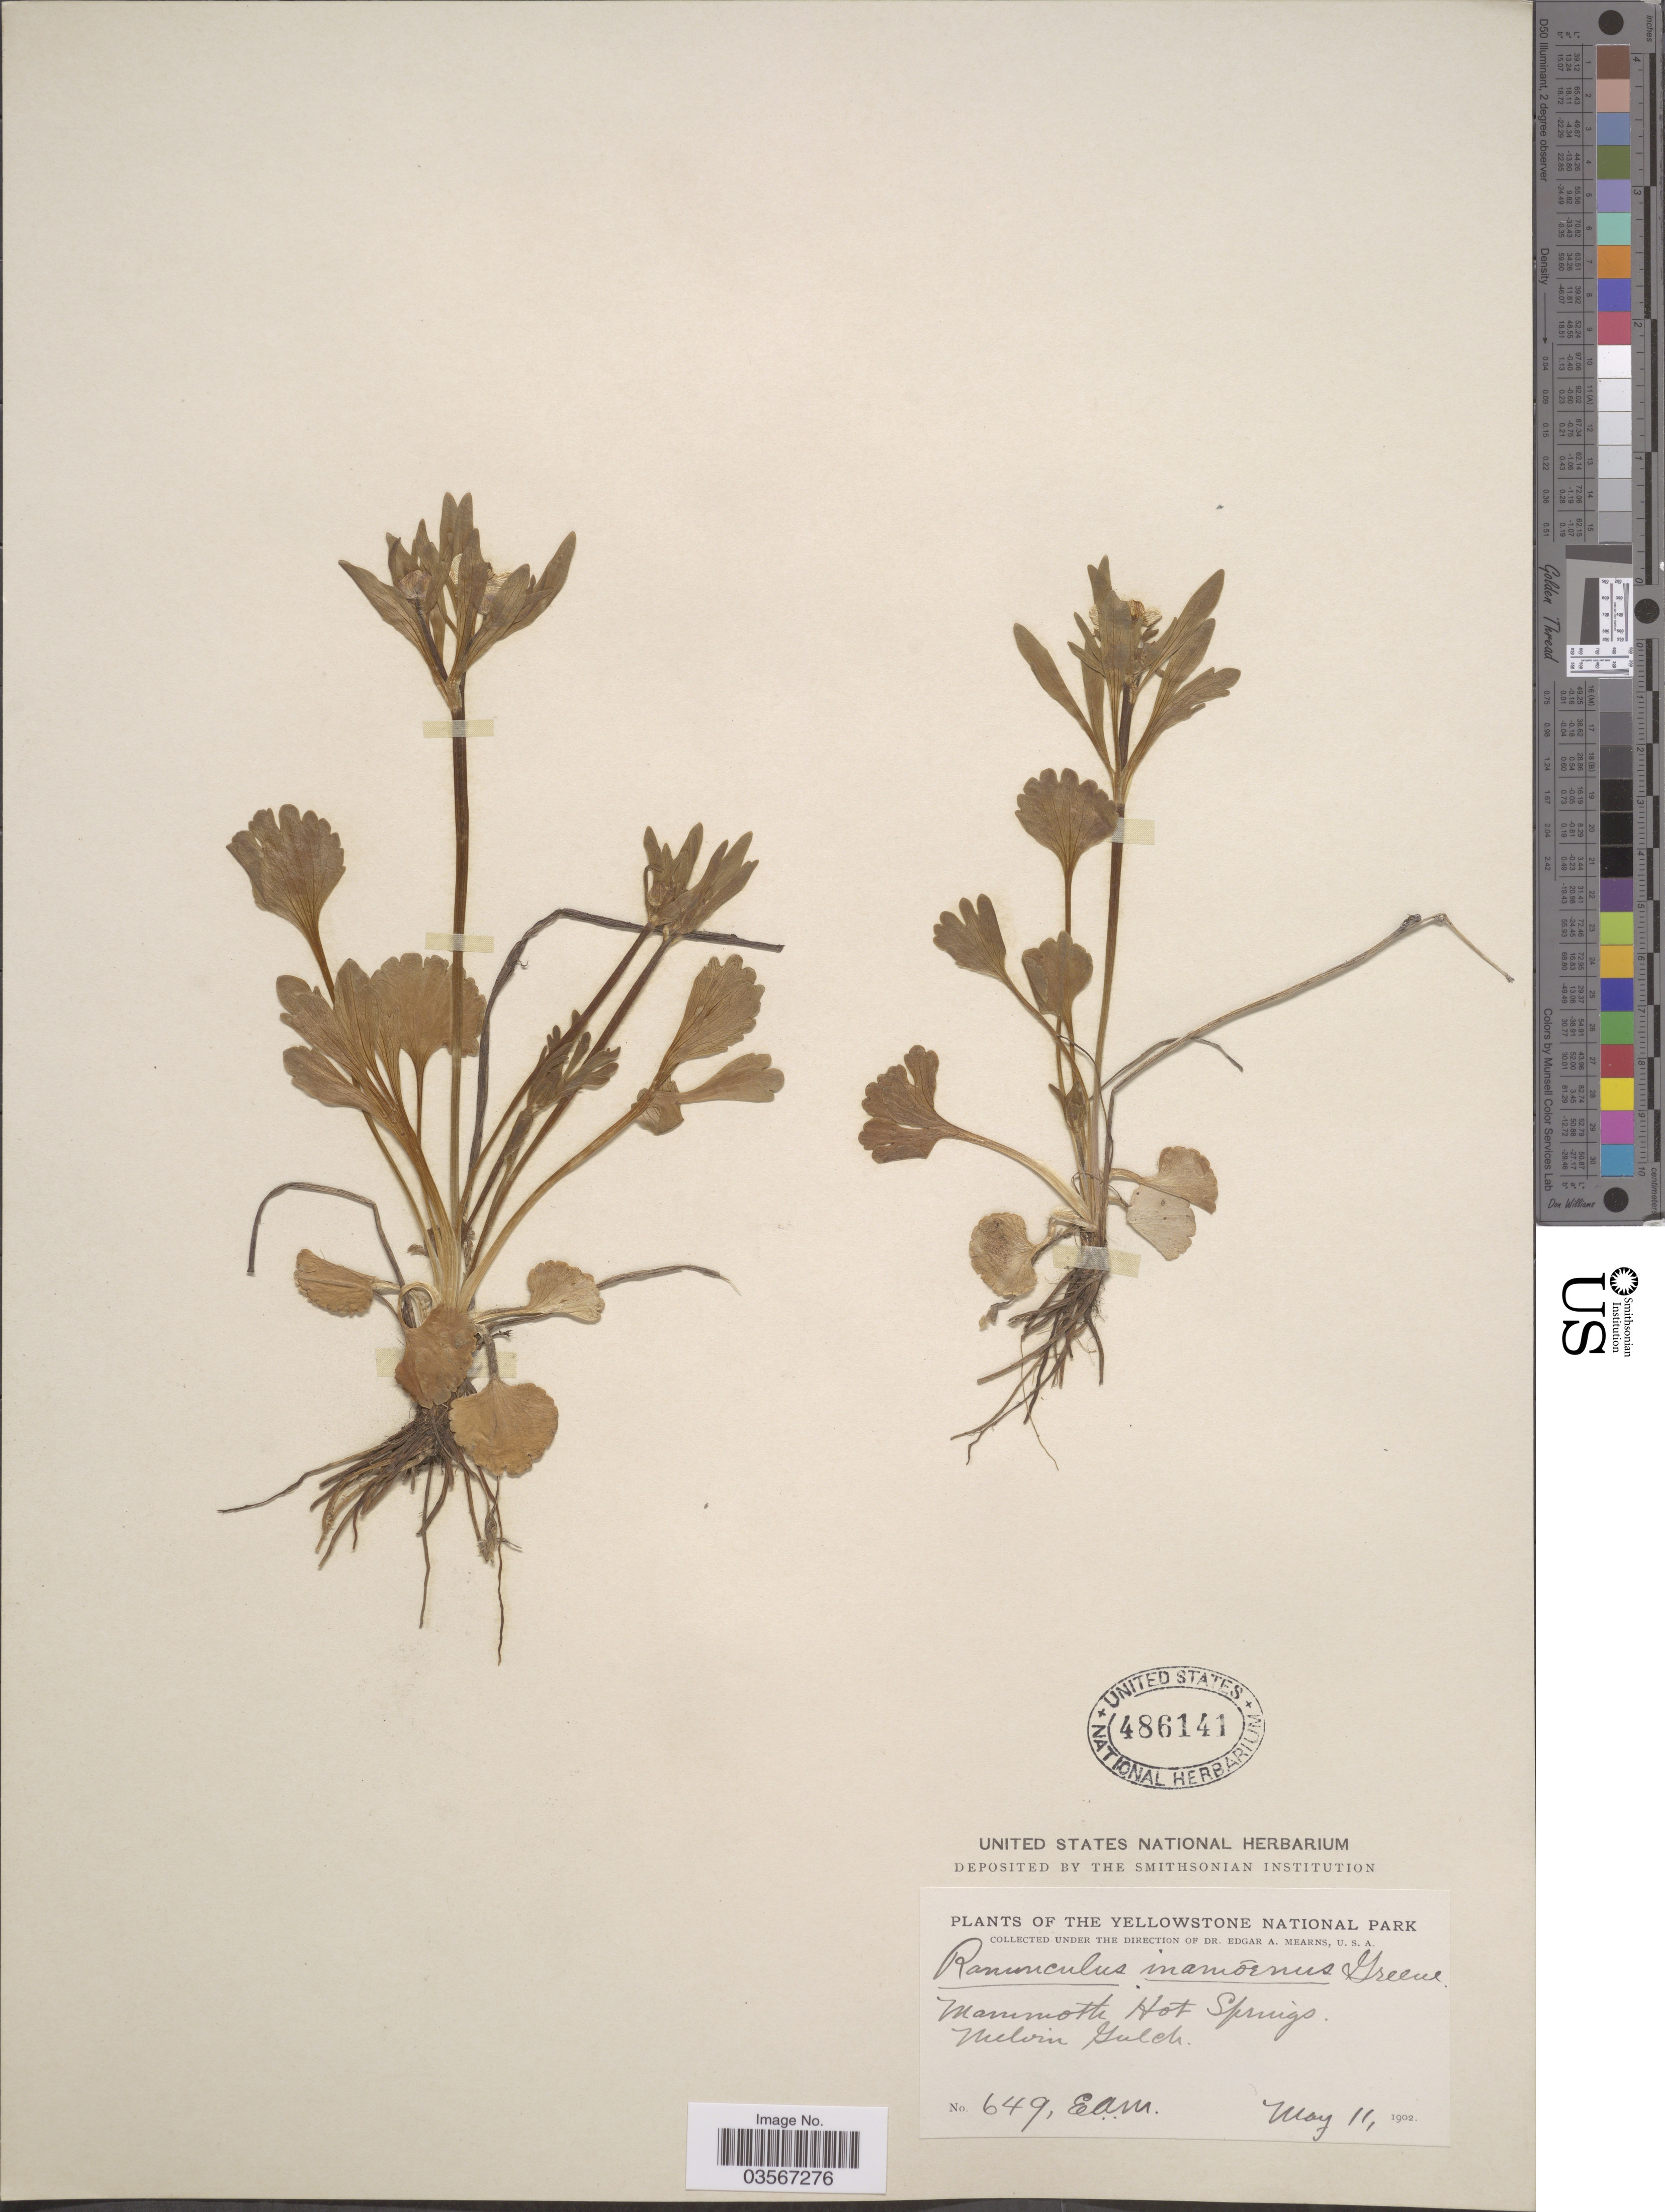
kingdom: Plantae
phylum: Tracheophyta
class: Magnoliopsida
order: Ranunculales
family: Ranunculaceae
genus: Ranunculus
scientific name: Ranunculus inamoenus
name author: Greene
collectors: E. A. Mearns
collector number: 649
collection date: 1902-05-11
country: United States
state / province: Wyoming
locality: The Yellowstone National Park. Mammoth Hot Springs. Melvin Gulch.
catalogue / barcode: US 486141